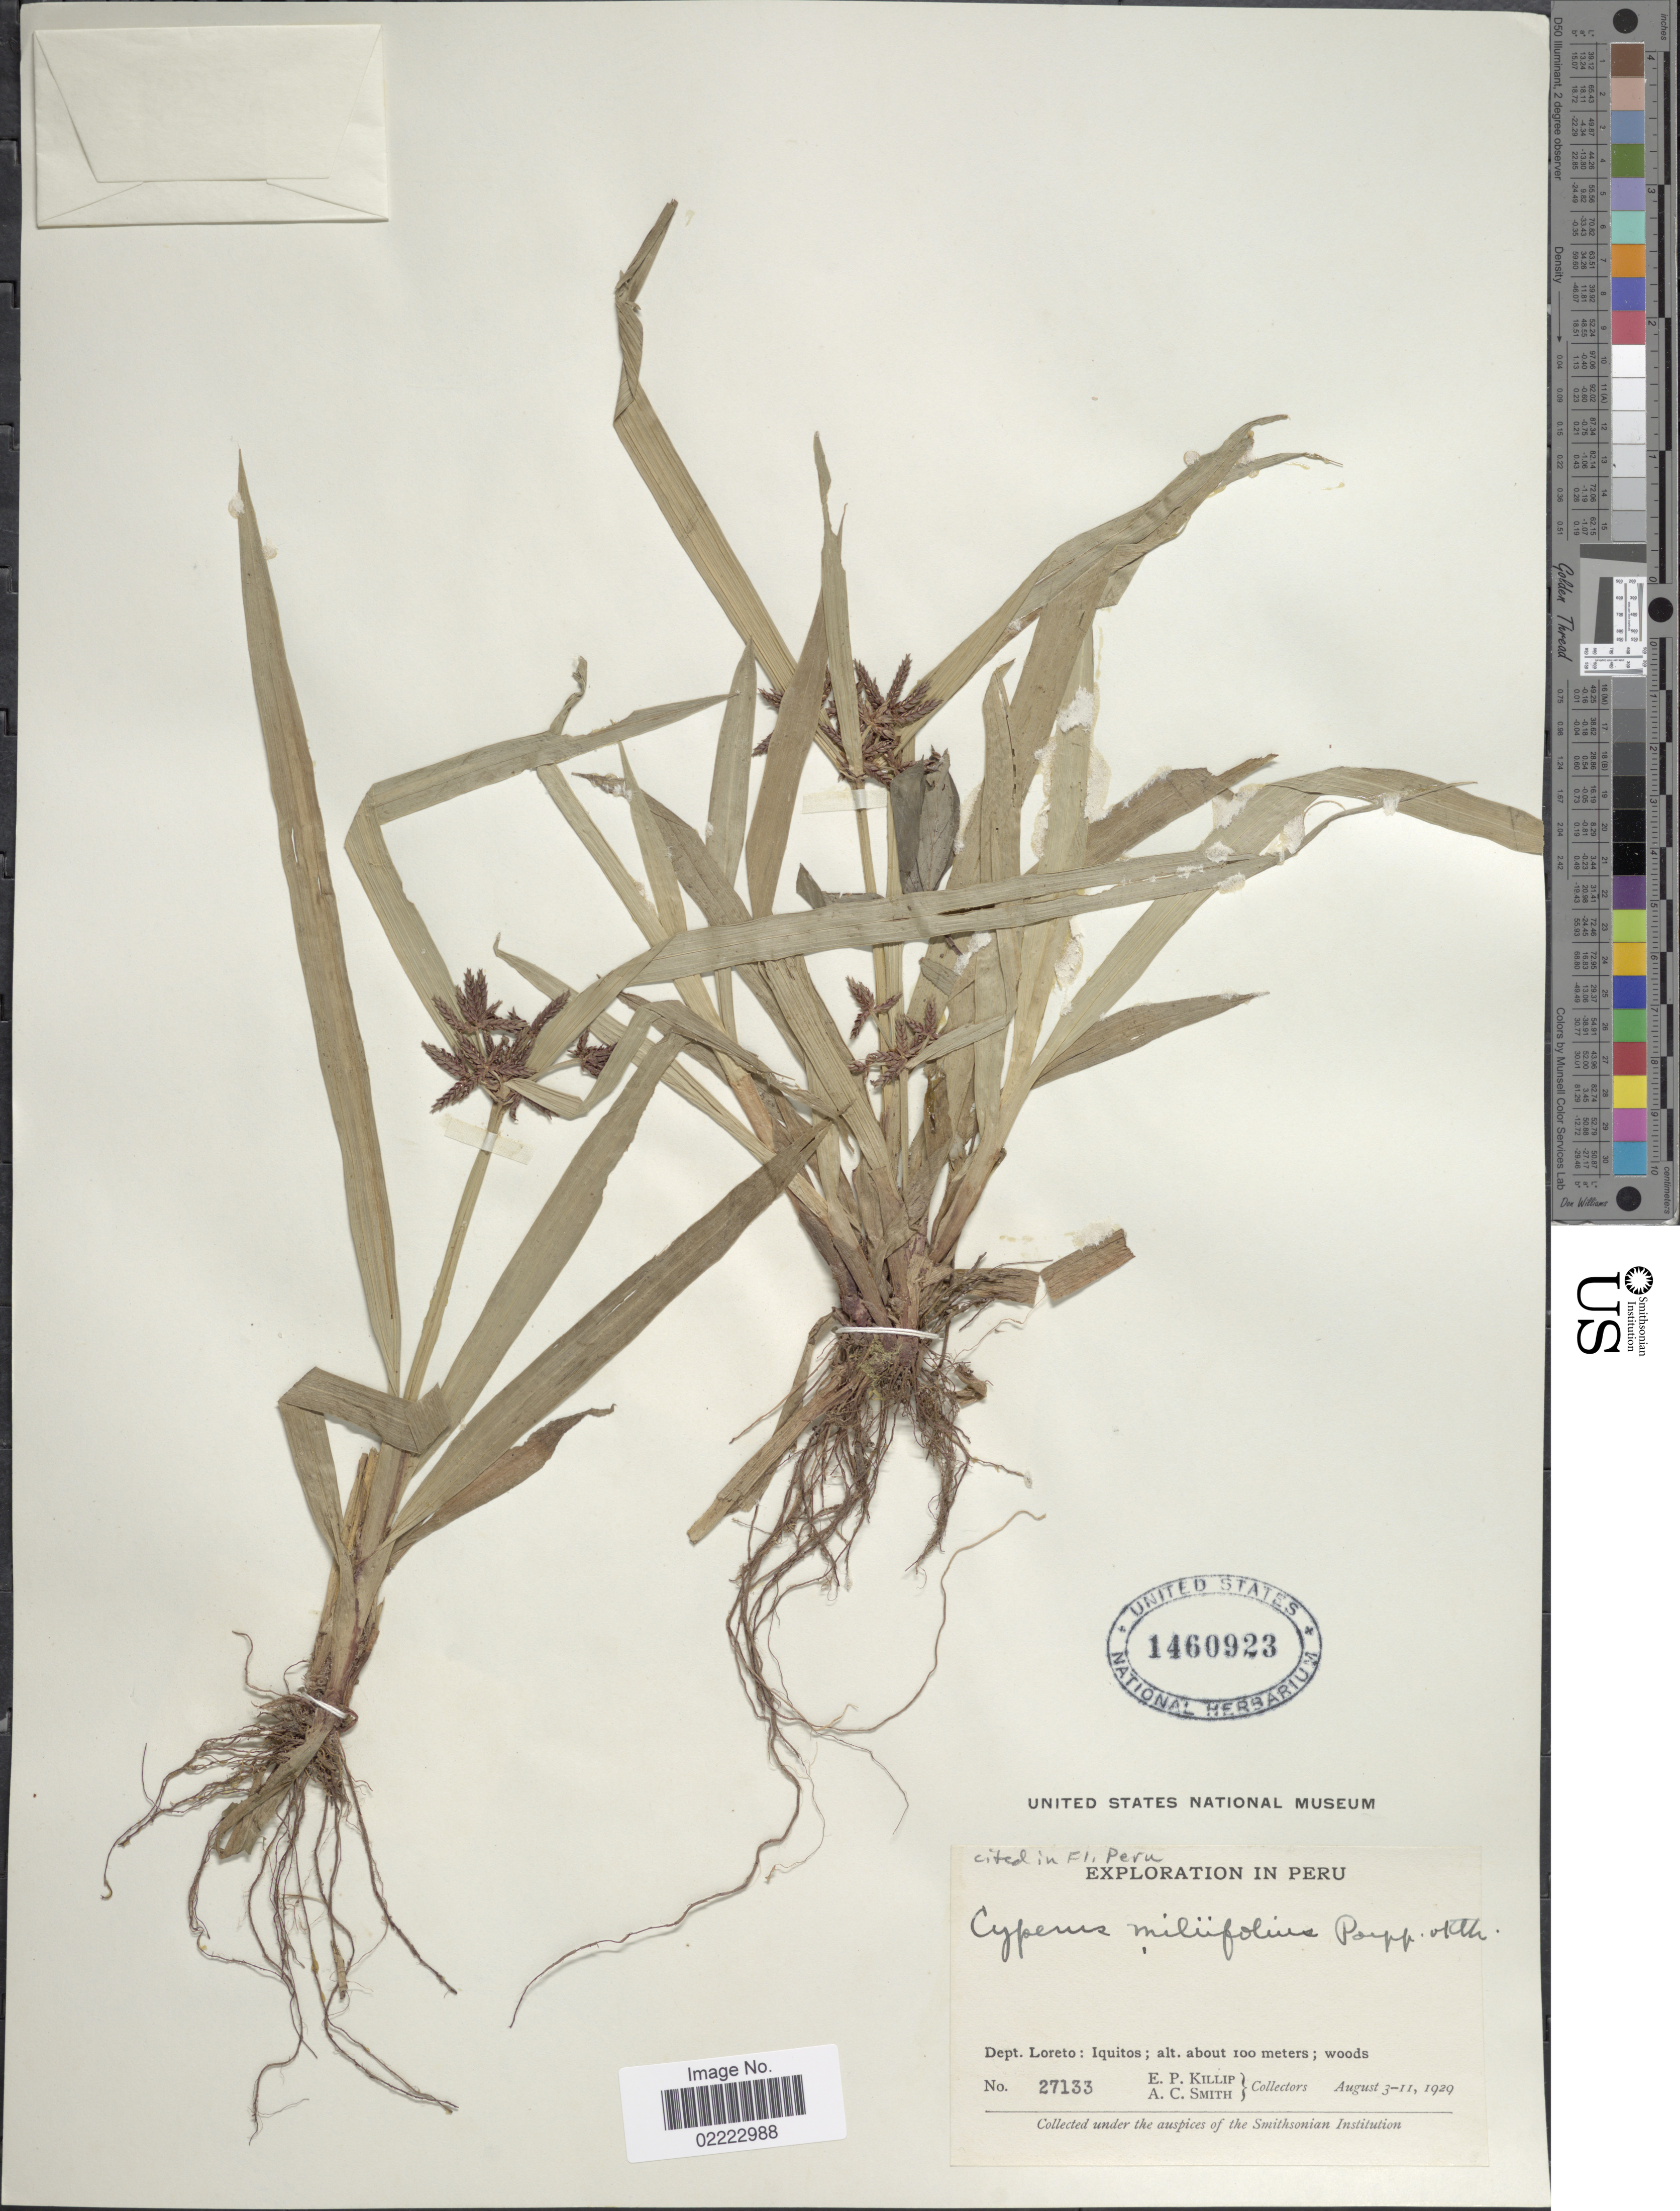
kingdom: Plantae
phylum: Tracheophyta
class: Liliopsida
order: Poales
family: Cyperaceae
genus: Cyperus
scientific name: Cyperus miliifolius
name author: Poepp. & Kunth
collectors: E. P. Killip & A. C. Smith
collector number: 27133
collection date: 1929-08-03/1929-08-11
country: Peru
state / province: Loreto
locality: Dept. Loreto: Iquitos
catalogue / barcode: US 1460923